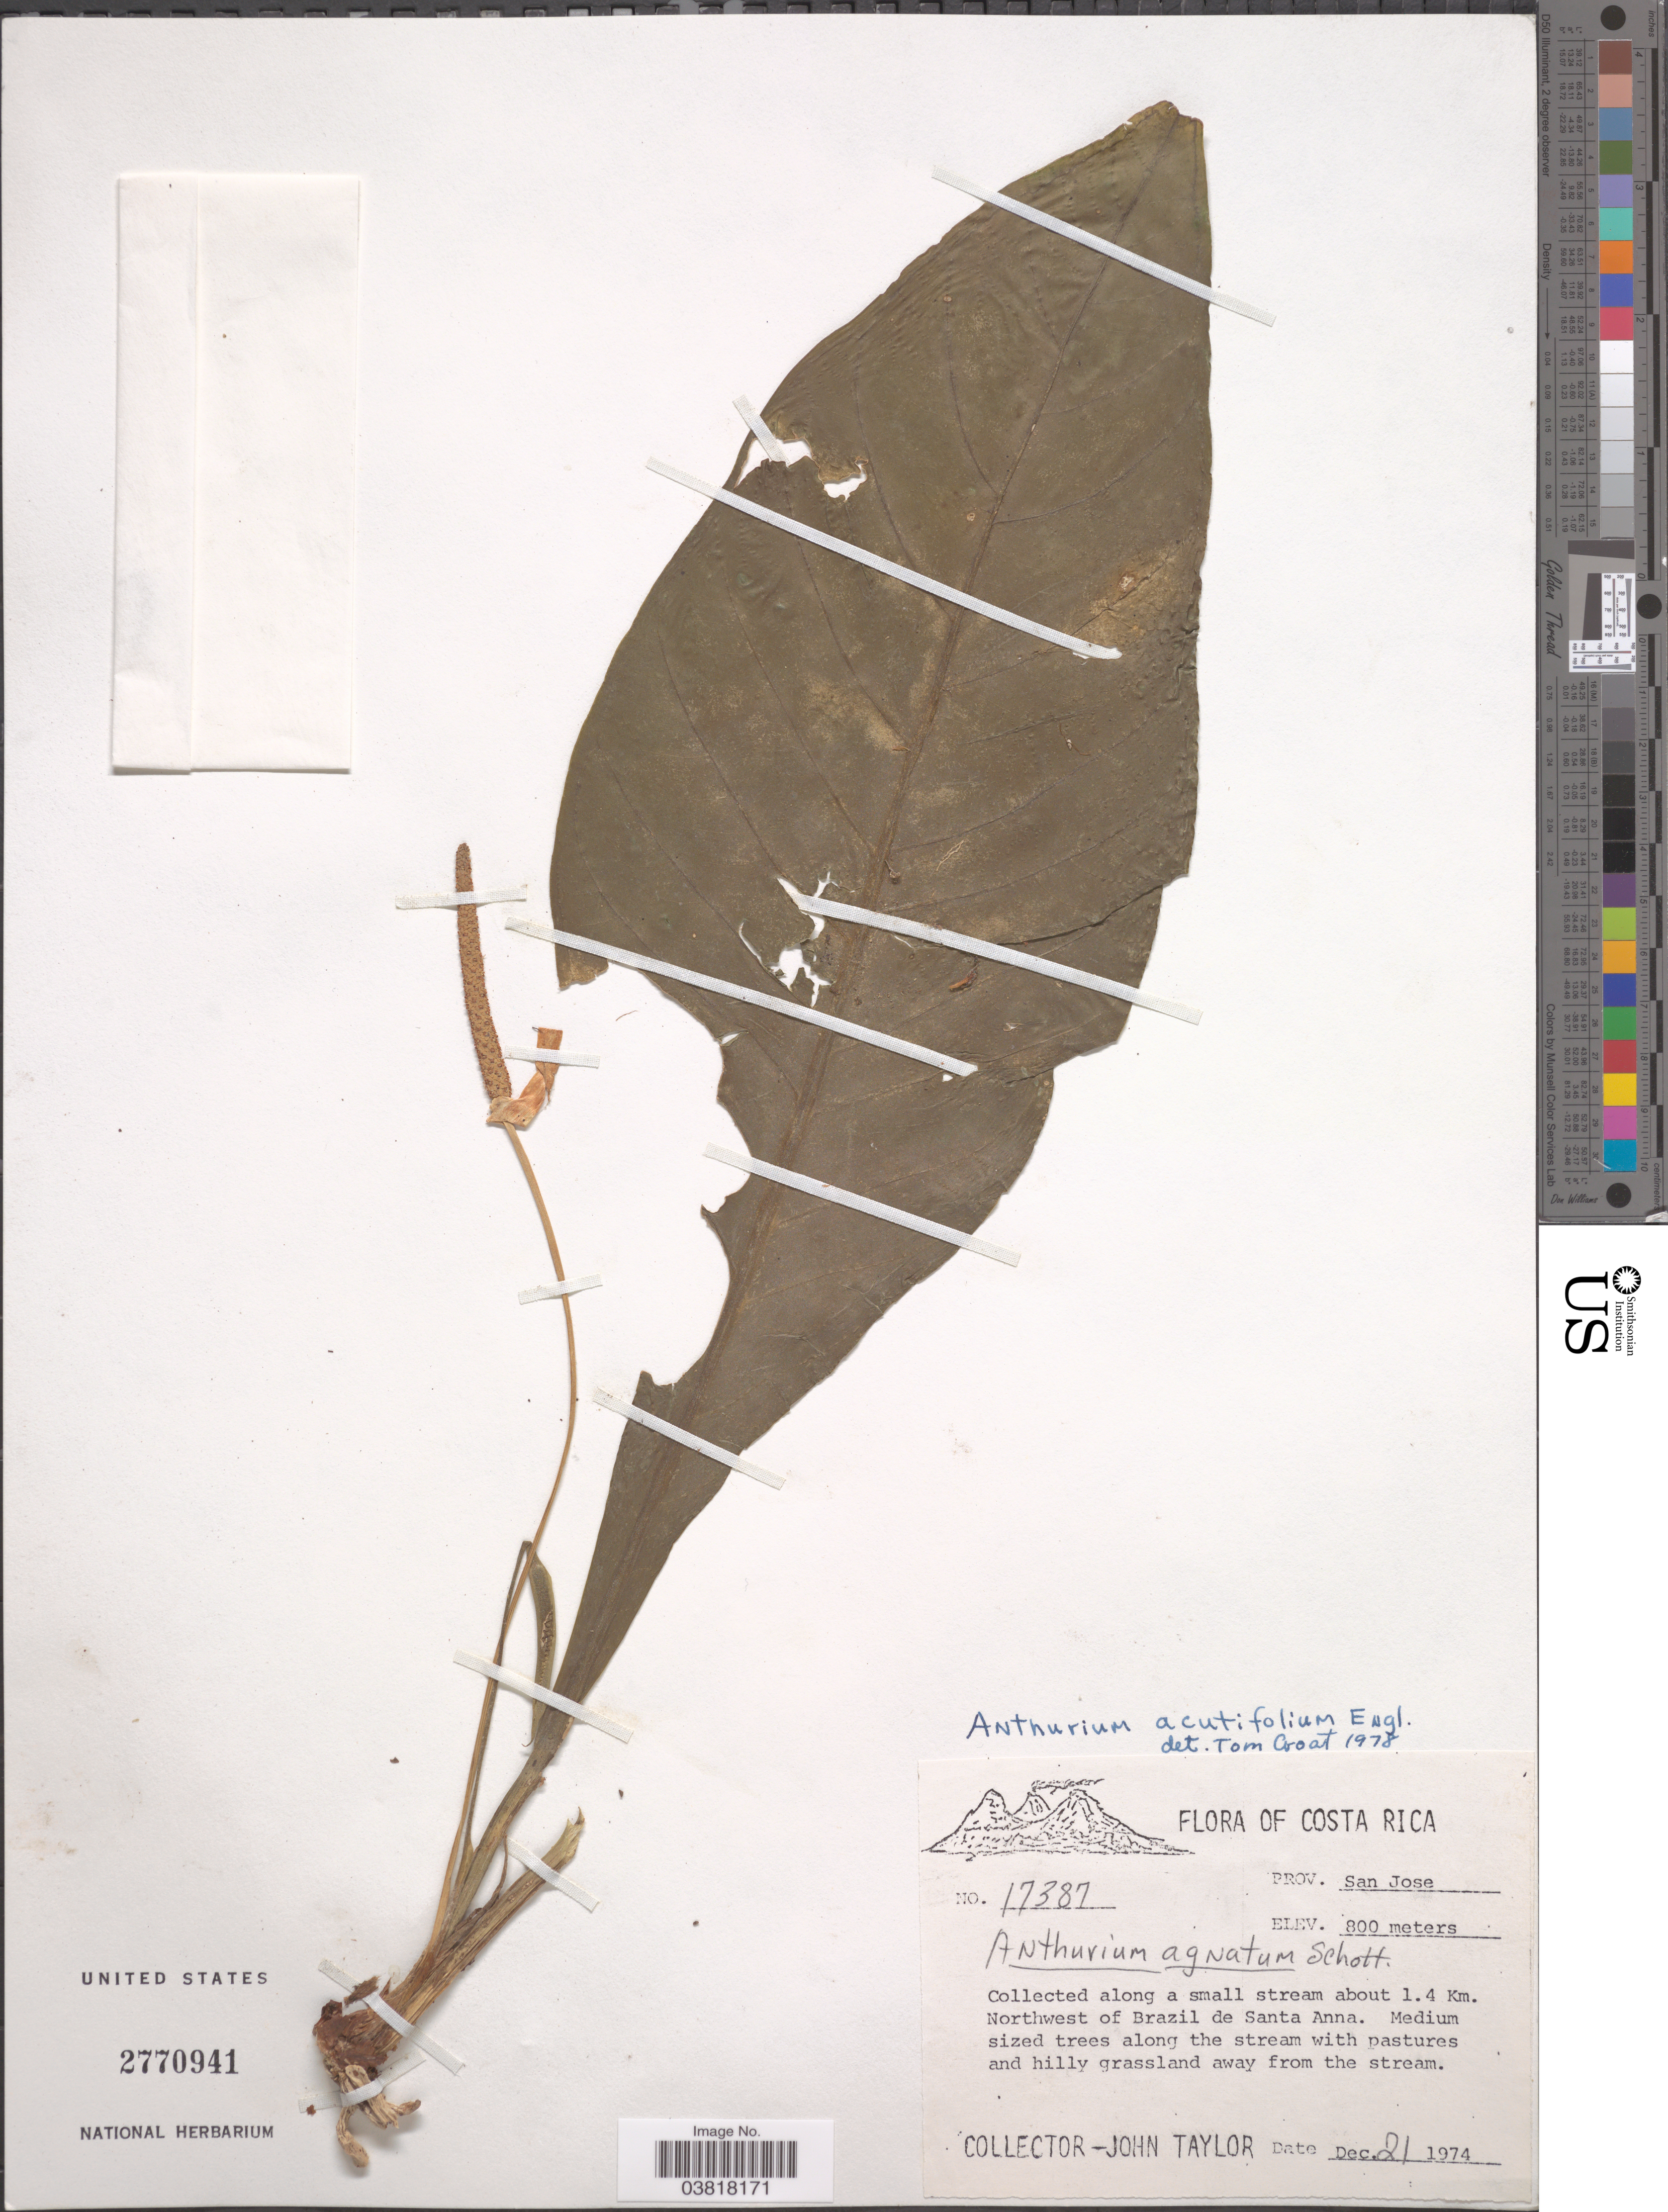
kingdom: Plantae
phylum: Tracheophyta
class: Liliopsida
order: Alismatales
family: Araceae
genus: Anthurium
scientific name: Anthurium acutangulum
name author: Engl.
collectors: J. Taylor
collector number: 17387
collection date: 1974-12-21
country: Costa Rica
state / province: San José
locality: Along a small stream about 1.4 Km. Northwest of Brazil de Santa Anna.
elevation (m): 800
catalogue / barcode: US 2770941